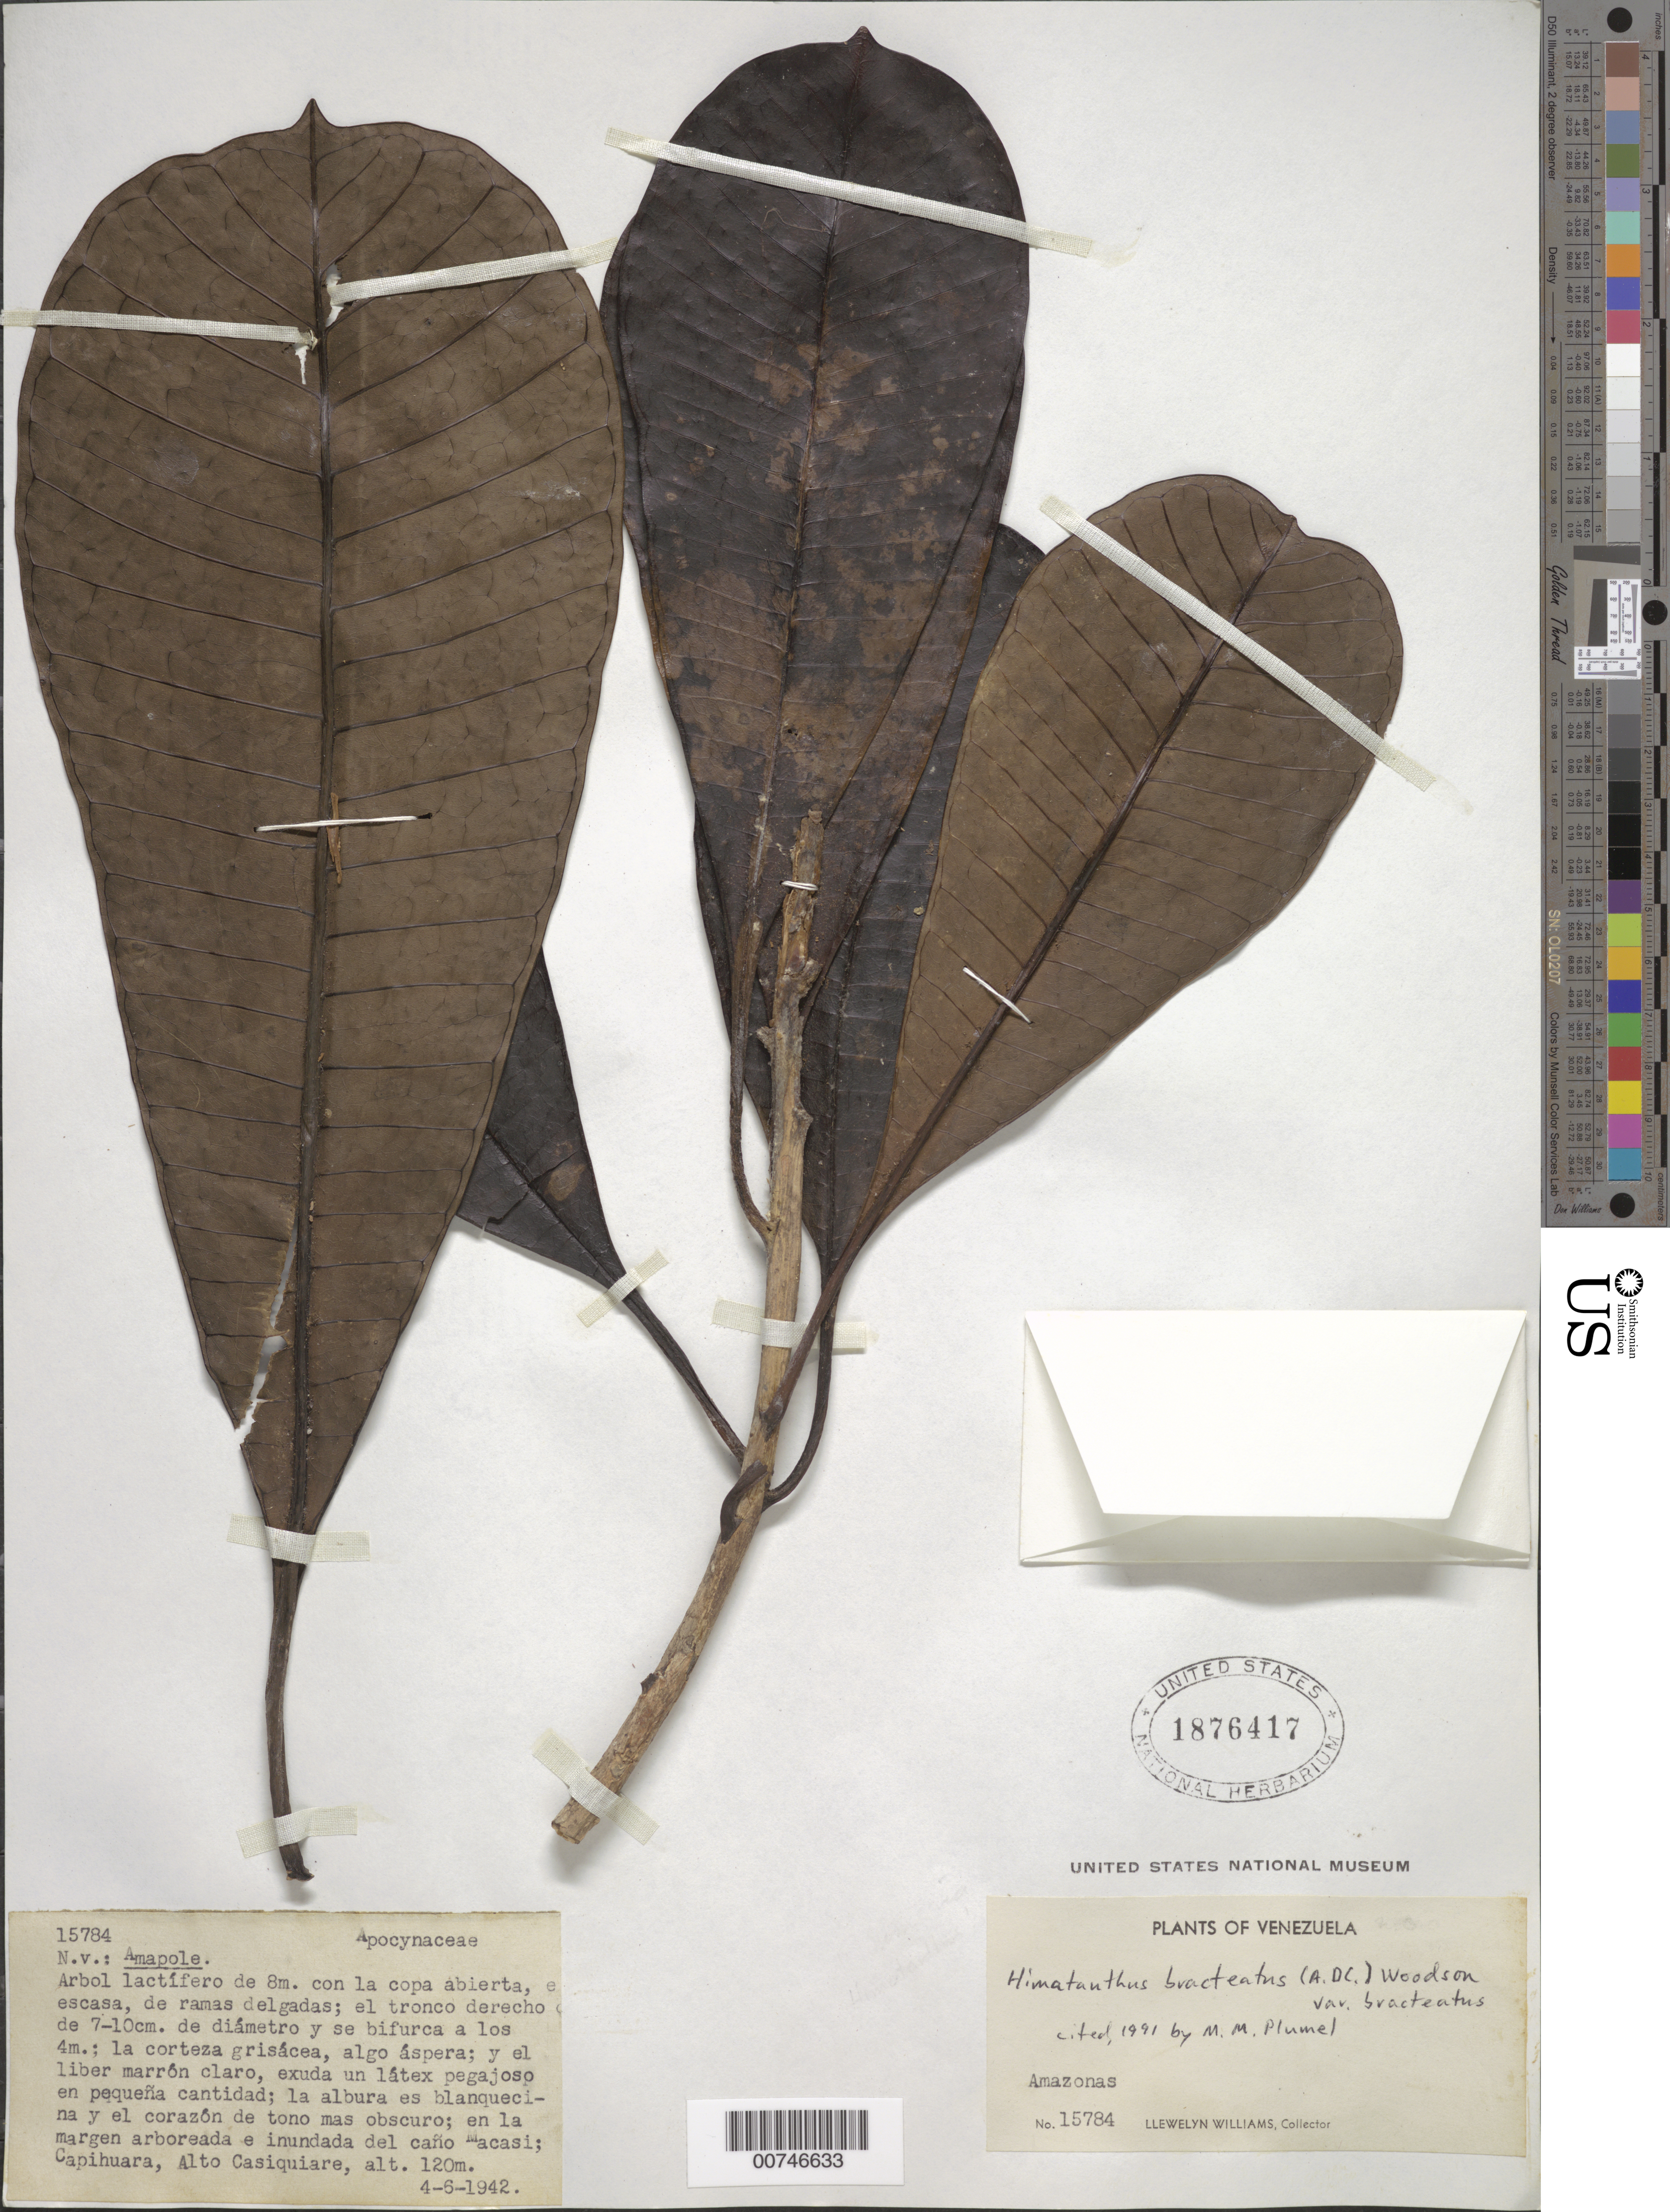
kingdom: Plantae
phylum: Tracheophyta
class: Magnoliopsida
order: Gentianales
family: Apocynaceae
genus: Himatanthus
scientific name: Himatanthus bracteatus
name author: (A. DC.) Woodson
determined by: Plumel, M. - M.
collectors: Ll. Williams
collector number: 15784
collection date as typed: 4-Jun-42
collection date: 1942-06-04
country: Venezuela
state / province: Amazonas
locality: Caño Macasí, Capihuara, Alto Casiquiare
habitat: Margen arboreada e inundada del cano Macasi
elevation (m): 120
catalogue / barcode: US 1876417